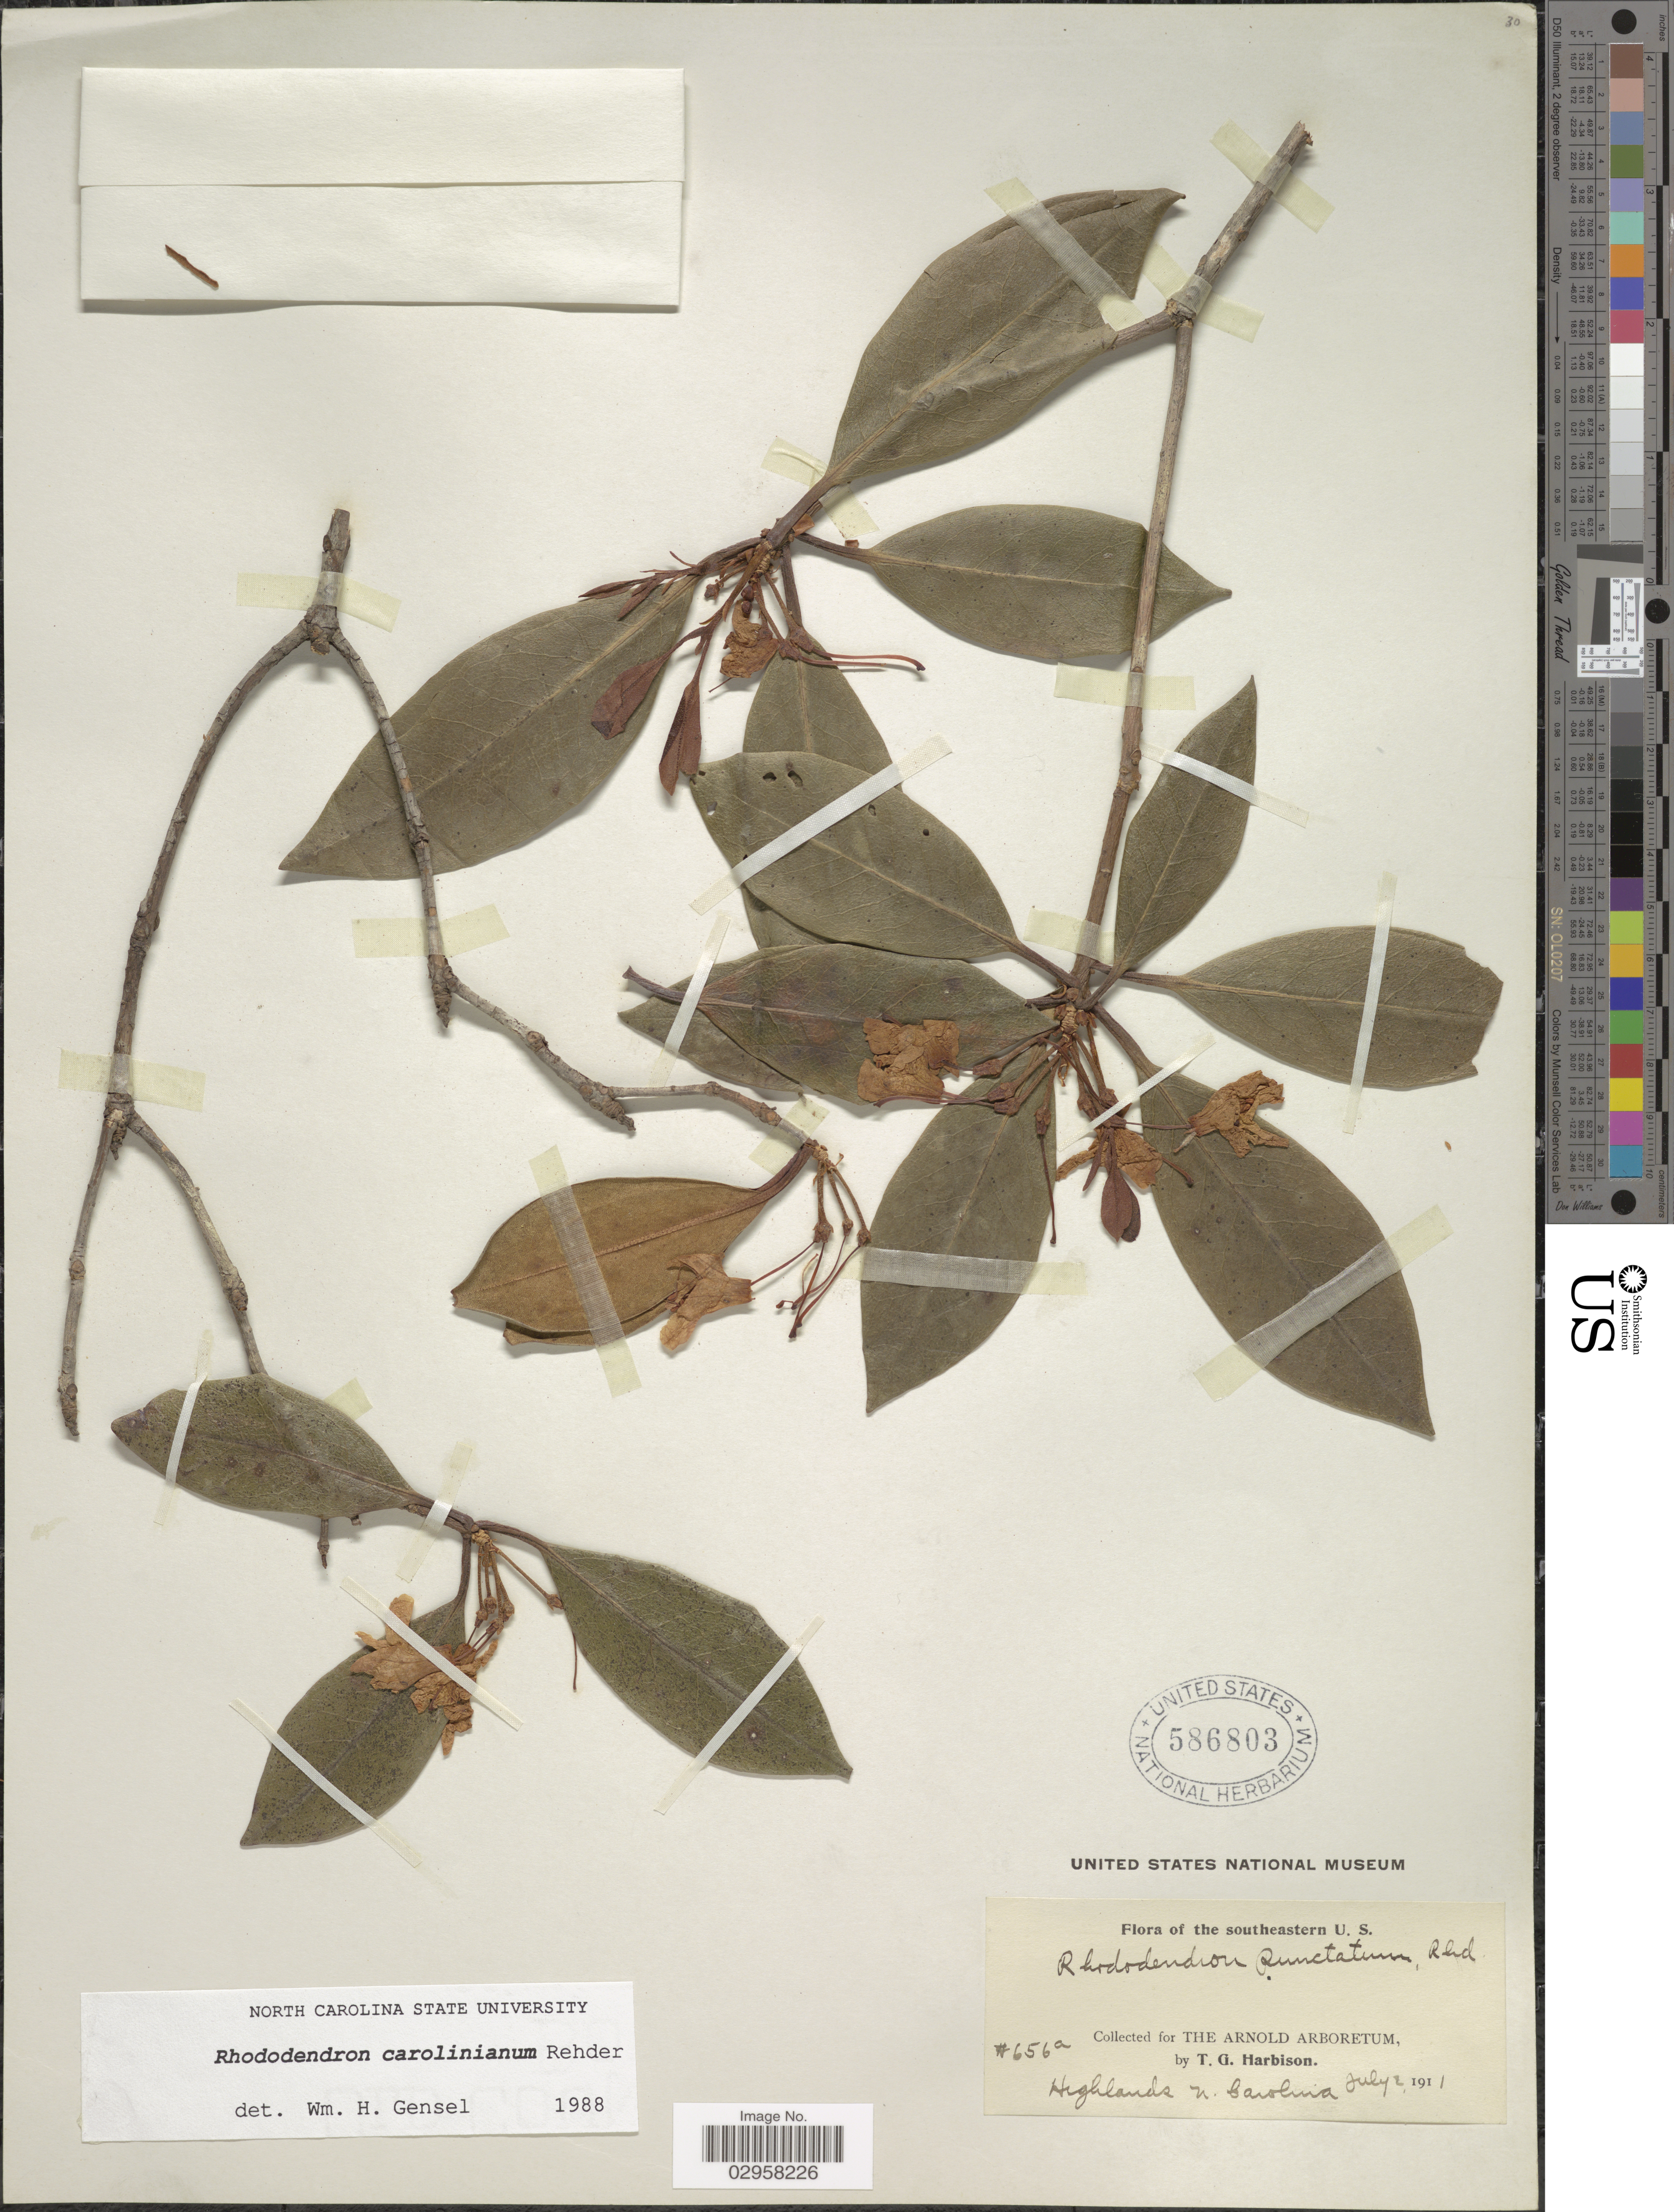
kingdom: Plantae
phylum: Tracheophyta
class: Magnoliopsida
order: Ericales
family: Ericaceae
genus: Rhododendron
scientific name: Rhododendron carolinianum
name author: Rehder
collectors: T. Harbison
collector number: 656a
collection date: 1911-07-02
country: United States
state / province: North Carolina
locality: Highlands.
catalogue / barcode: US 586803